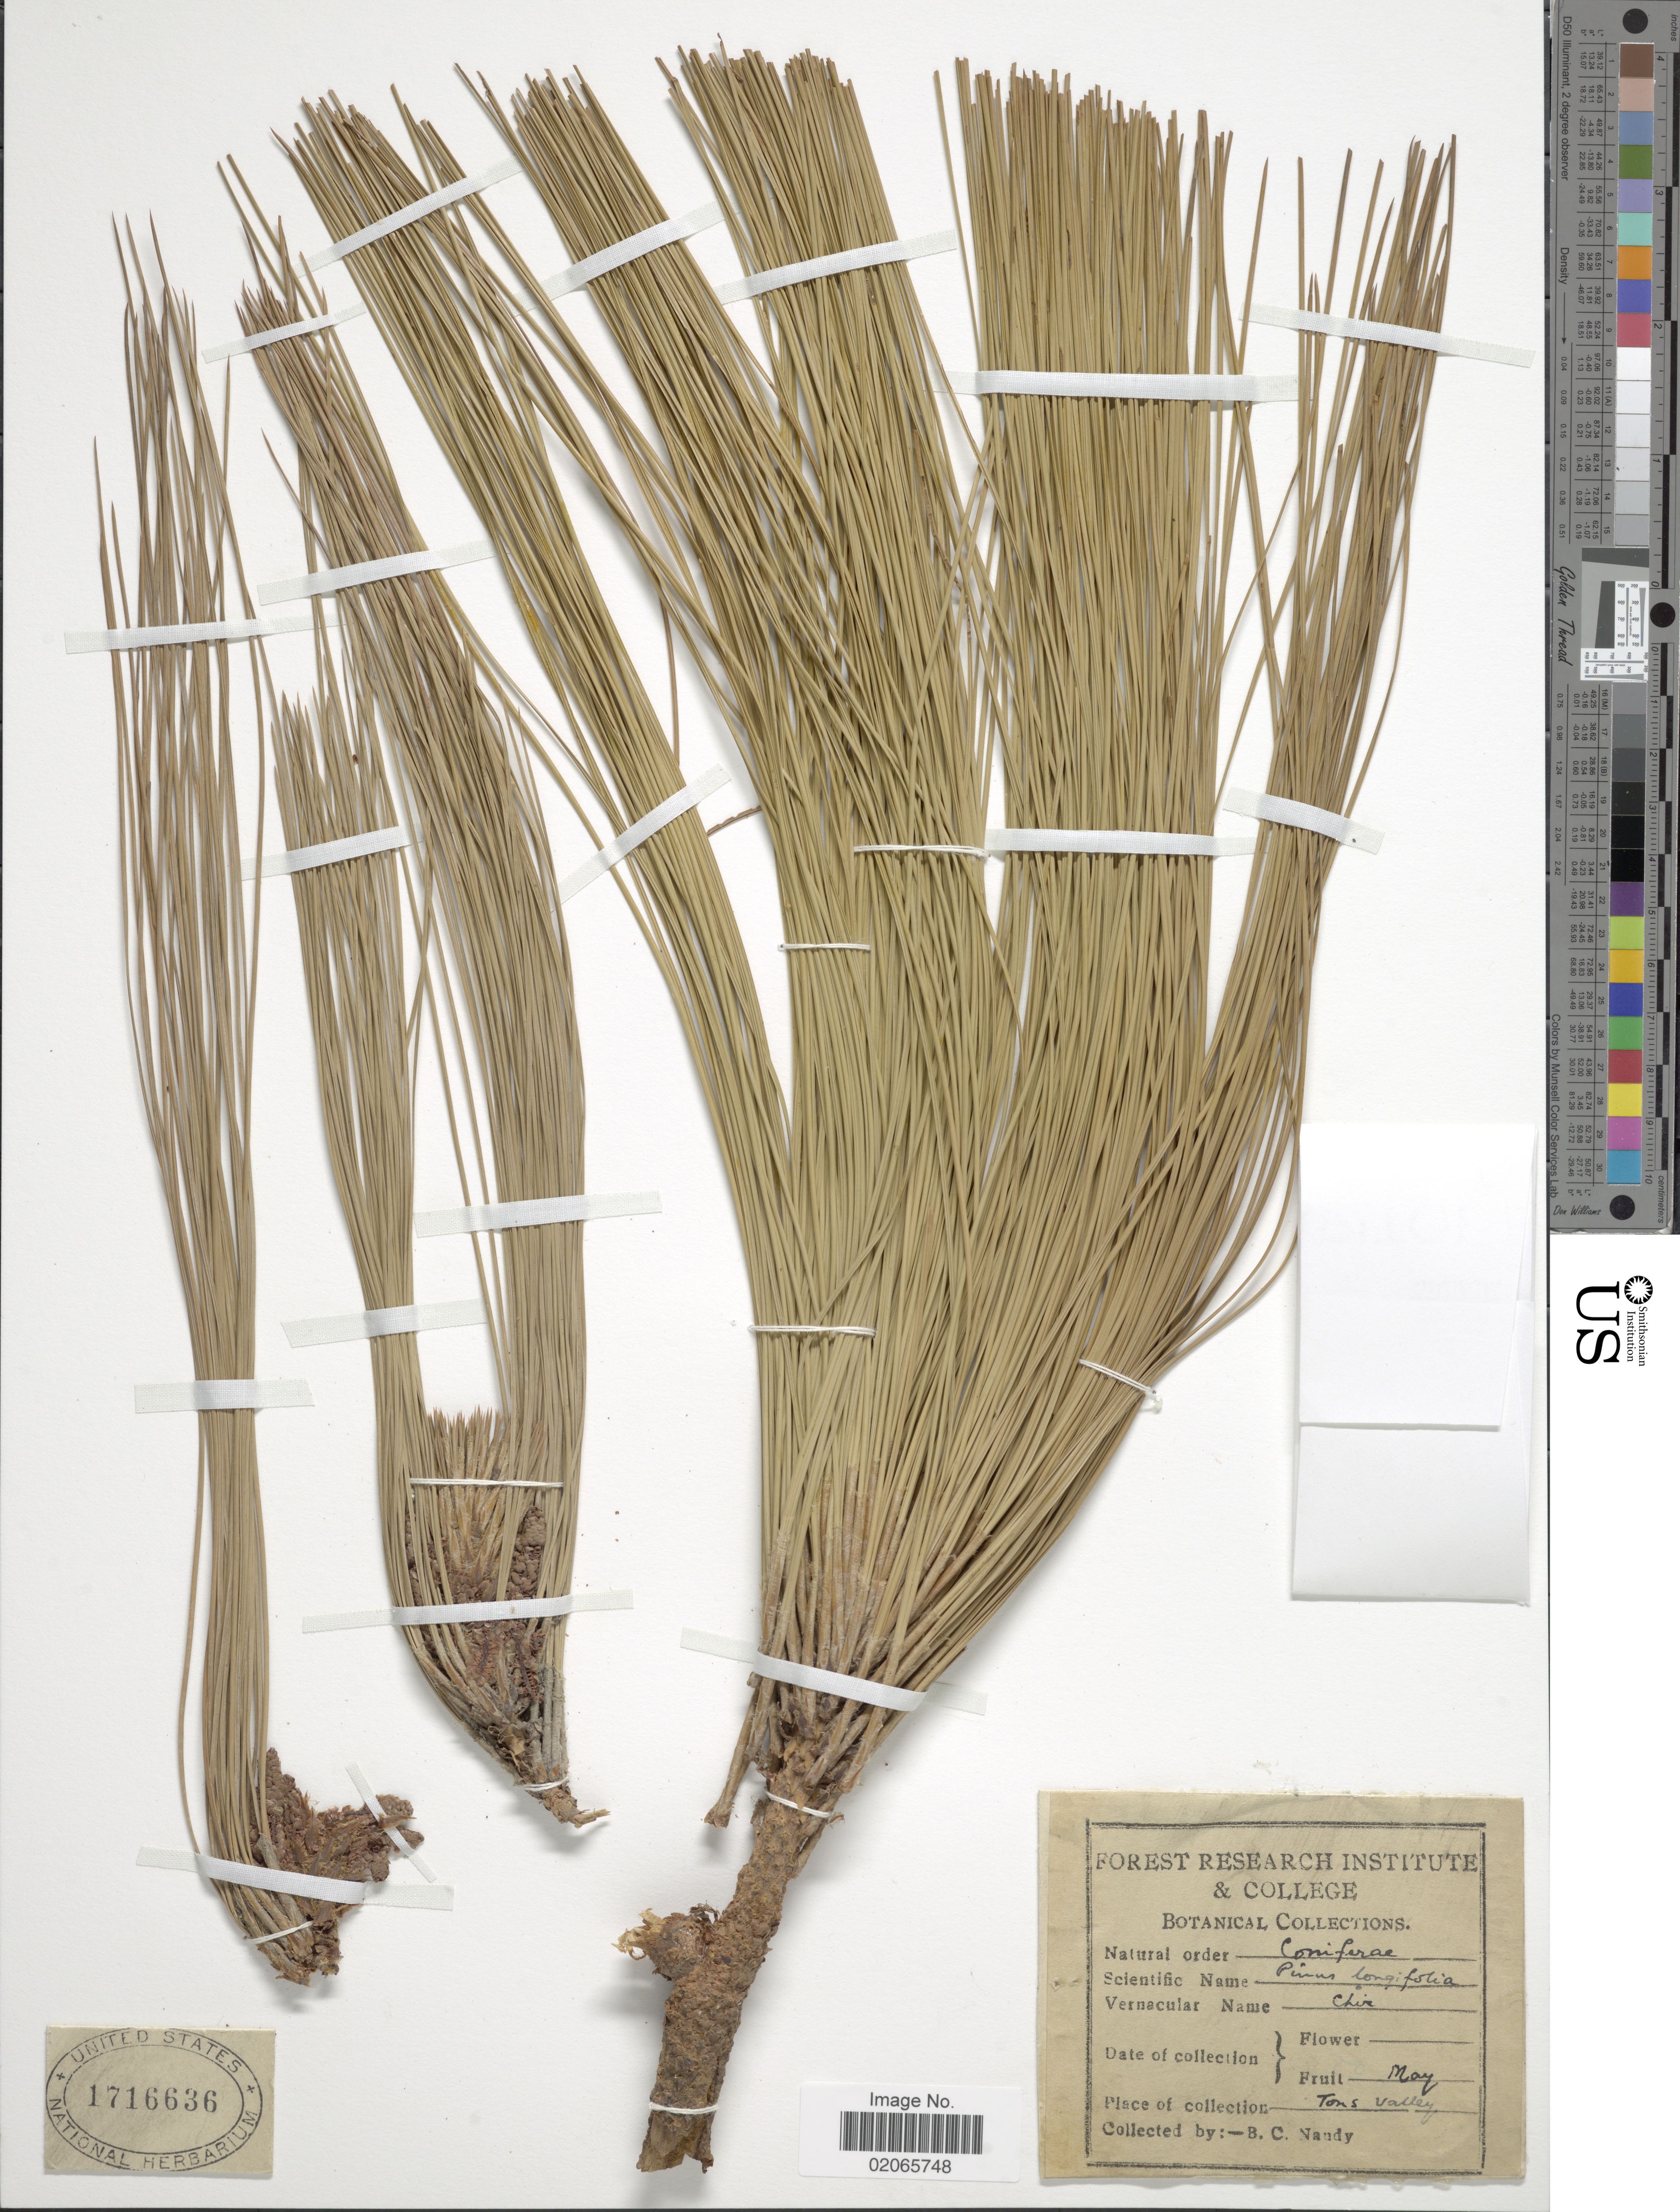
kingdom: Plantae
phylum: Tracheophyta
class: Pinopsida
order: Pinales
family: Pinaceae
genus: Pinus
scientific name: Pinus roxburghii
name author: Sarg.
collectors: B. Nandy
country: India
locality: Tons Valley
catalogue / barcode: US 1716636